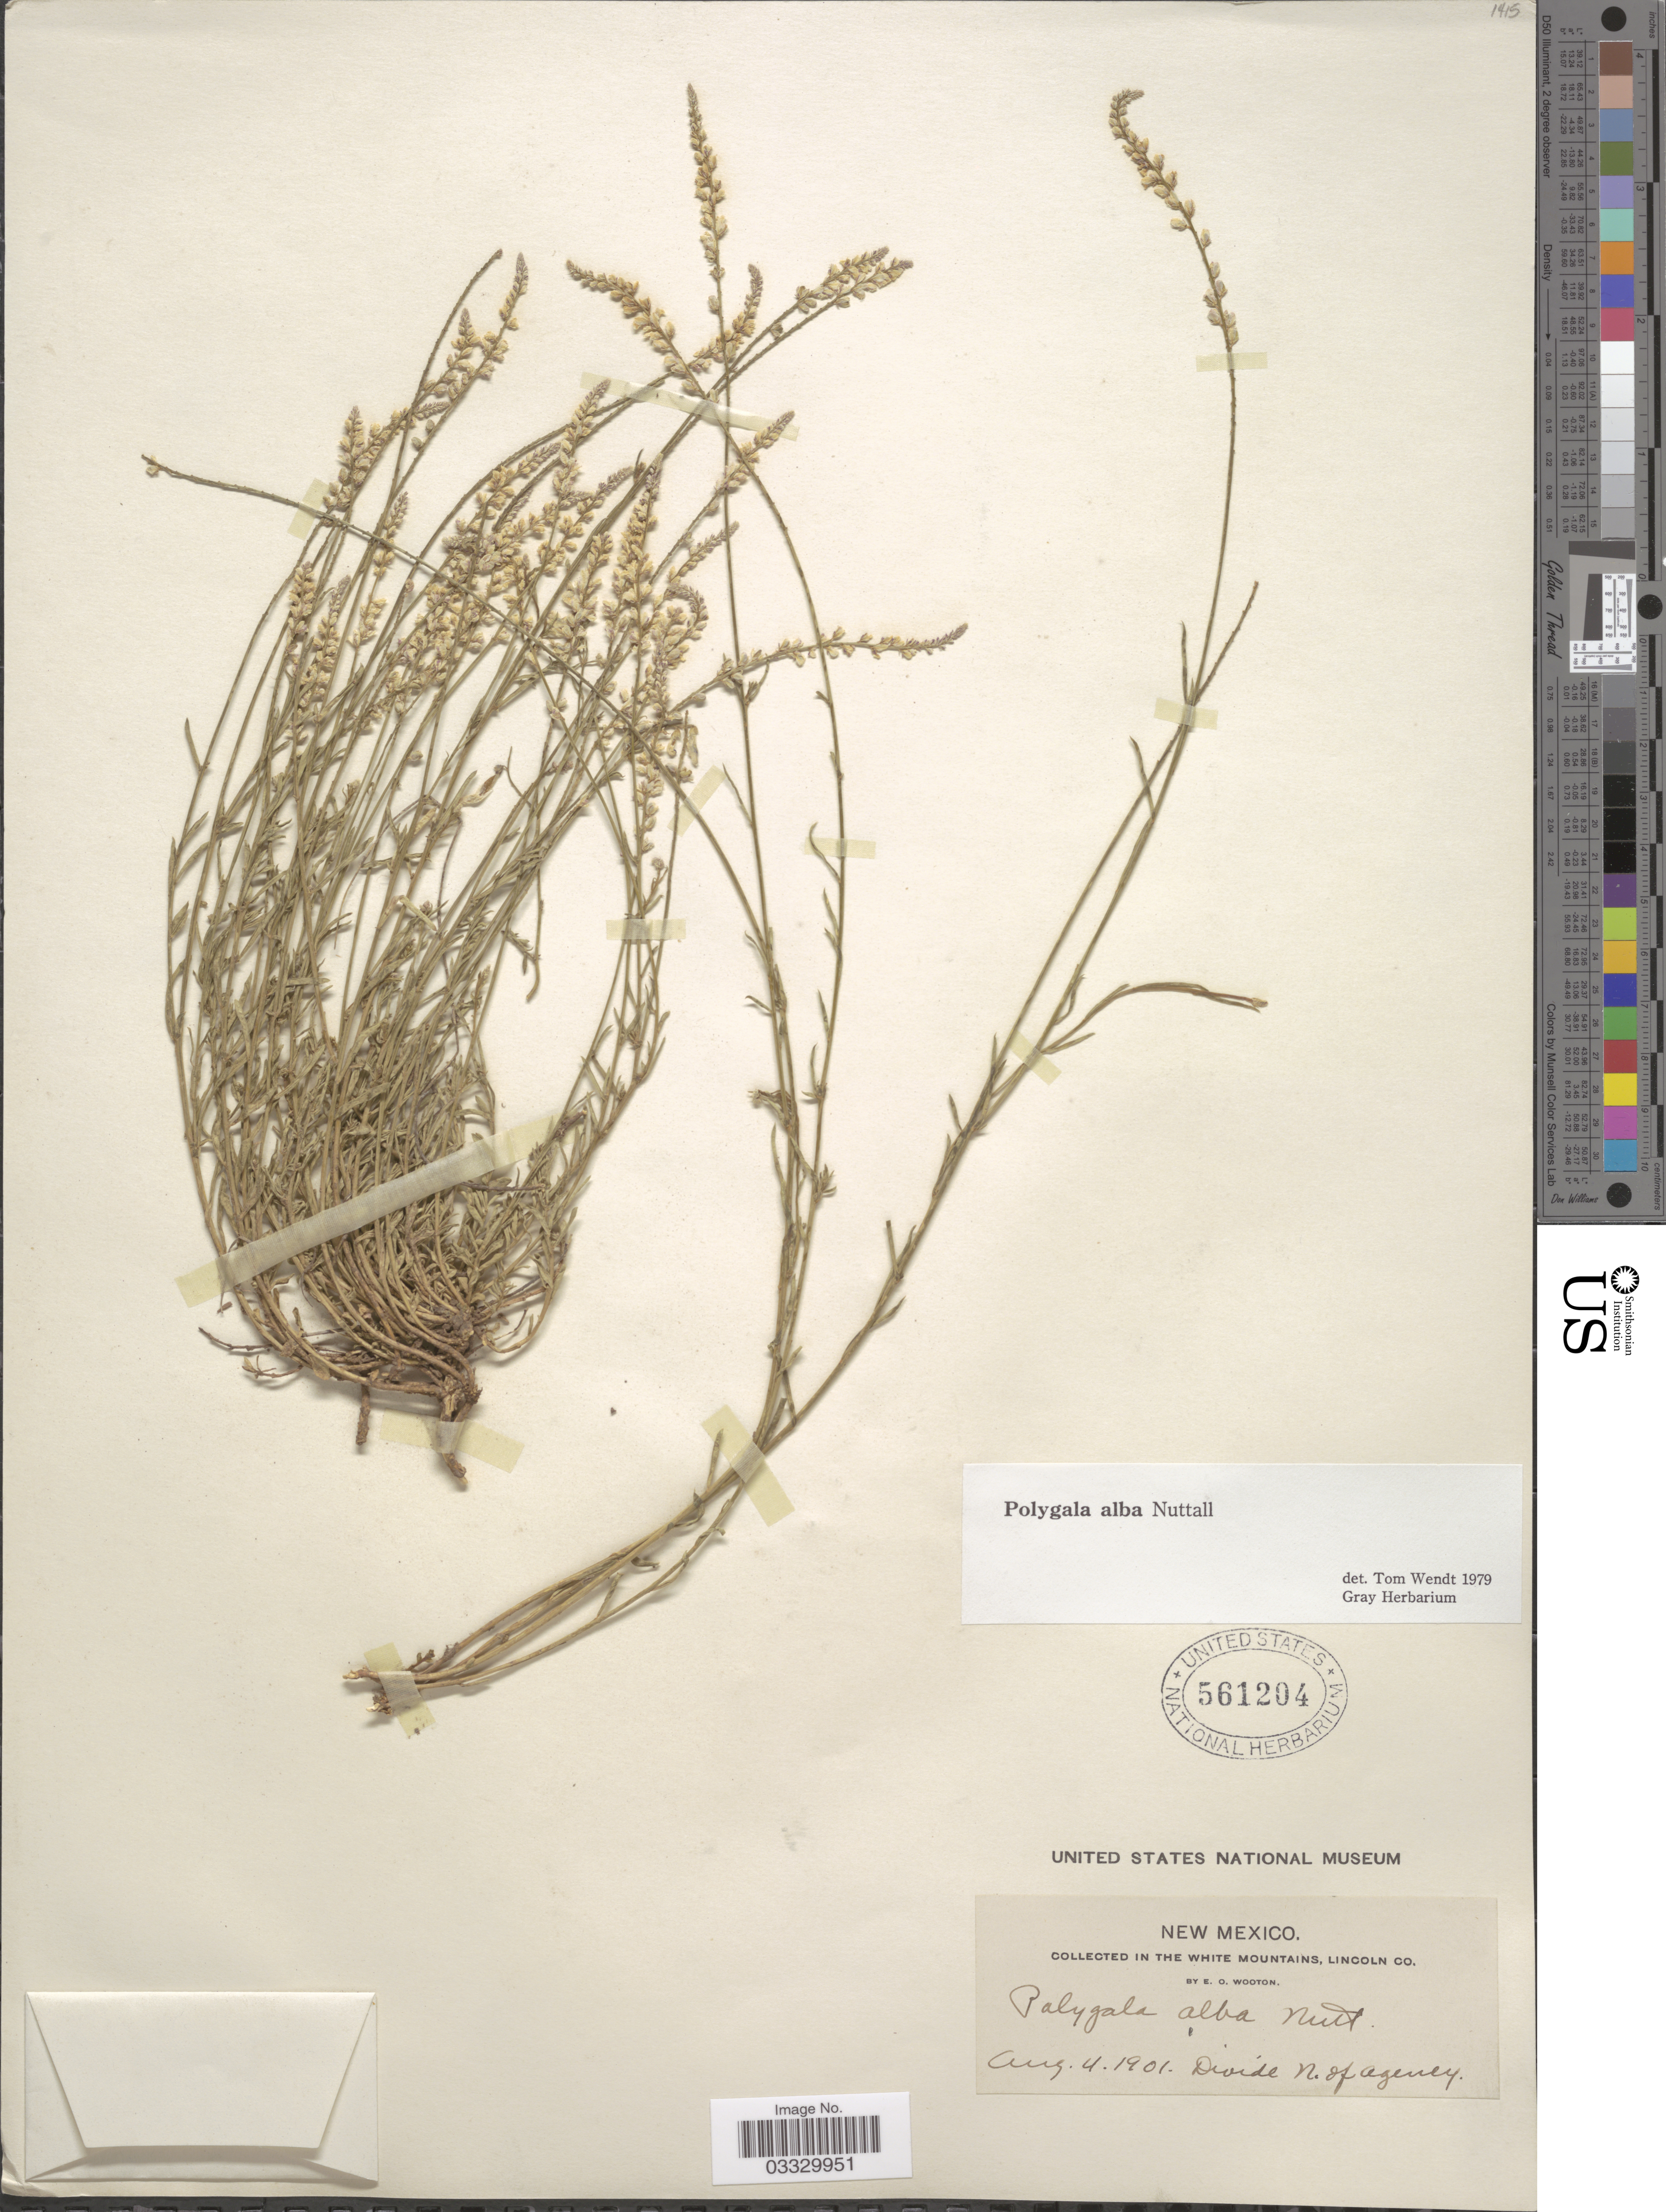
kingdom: Plantae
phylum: Tracheophyta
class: Magnoliopsida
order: Fabales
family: Polygalaceae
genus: Polygala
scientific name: Polygala alba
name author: Nutt.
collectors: E. O. Wooton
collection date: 1901-08-04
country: United States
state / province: New Mexico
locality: In The White Mountains, Lincoln Co. Divide N. of agency.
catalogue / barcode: US 561204